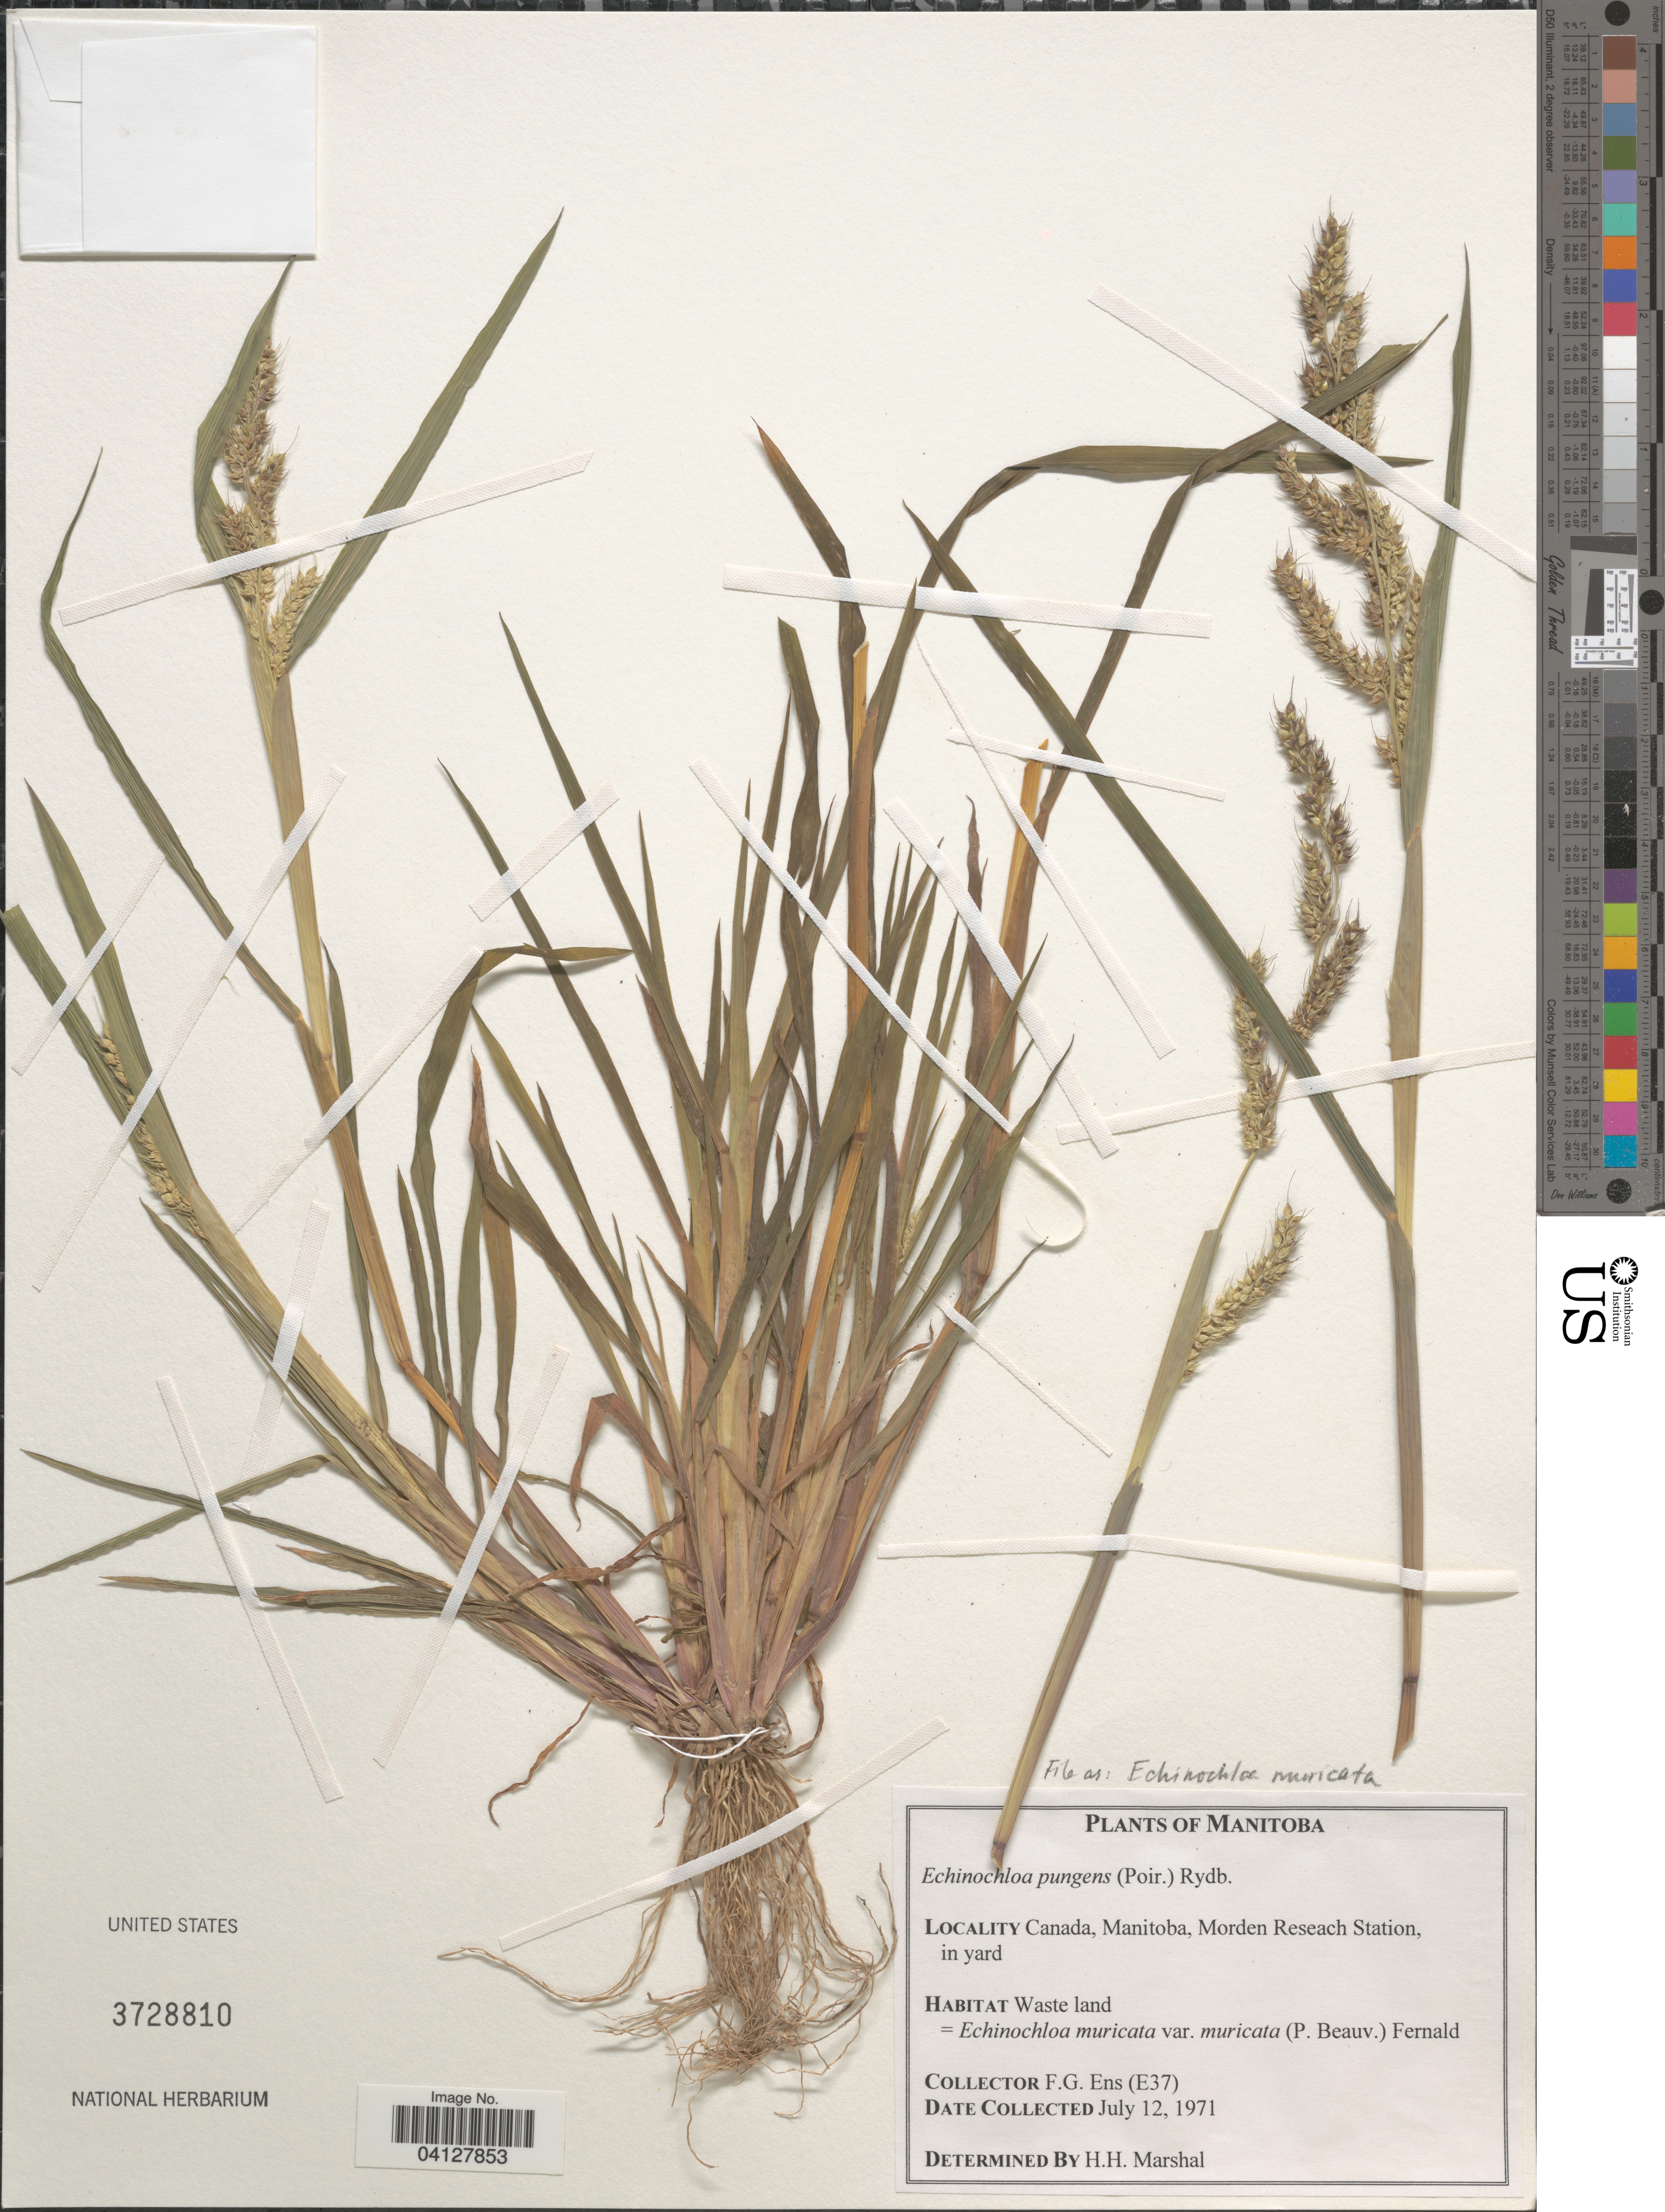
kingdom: Plantae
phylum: Tracheophyta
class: Liliopsida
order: Poales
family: Poaceae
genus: Echinochloa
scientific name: Echinochloa pungens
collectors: F. Ens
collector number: E37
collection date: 1971-07-12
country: Canada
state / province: Manitoba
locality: Morden Research Station, in yard.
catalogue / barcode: US 3728810